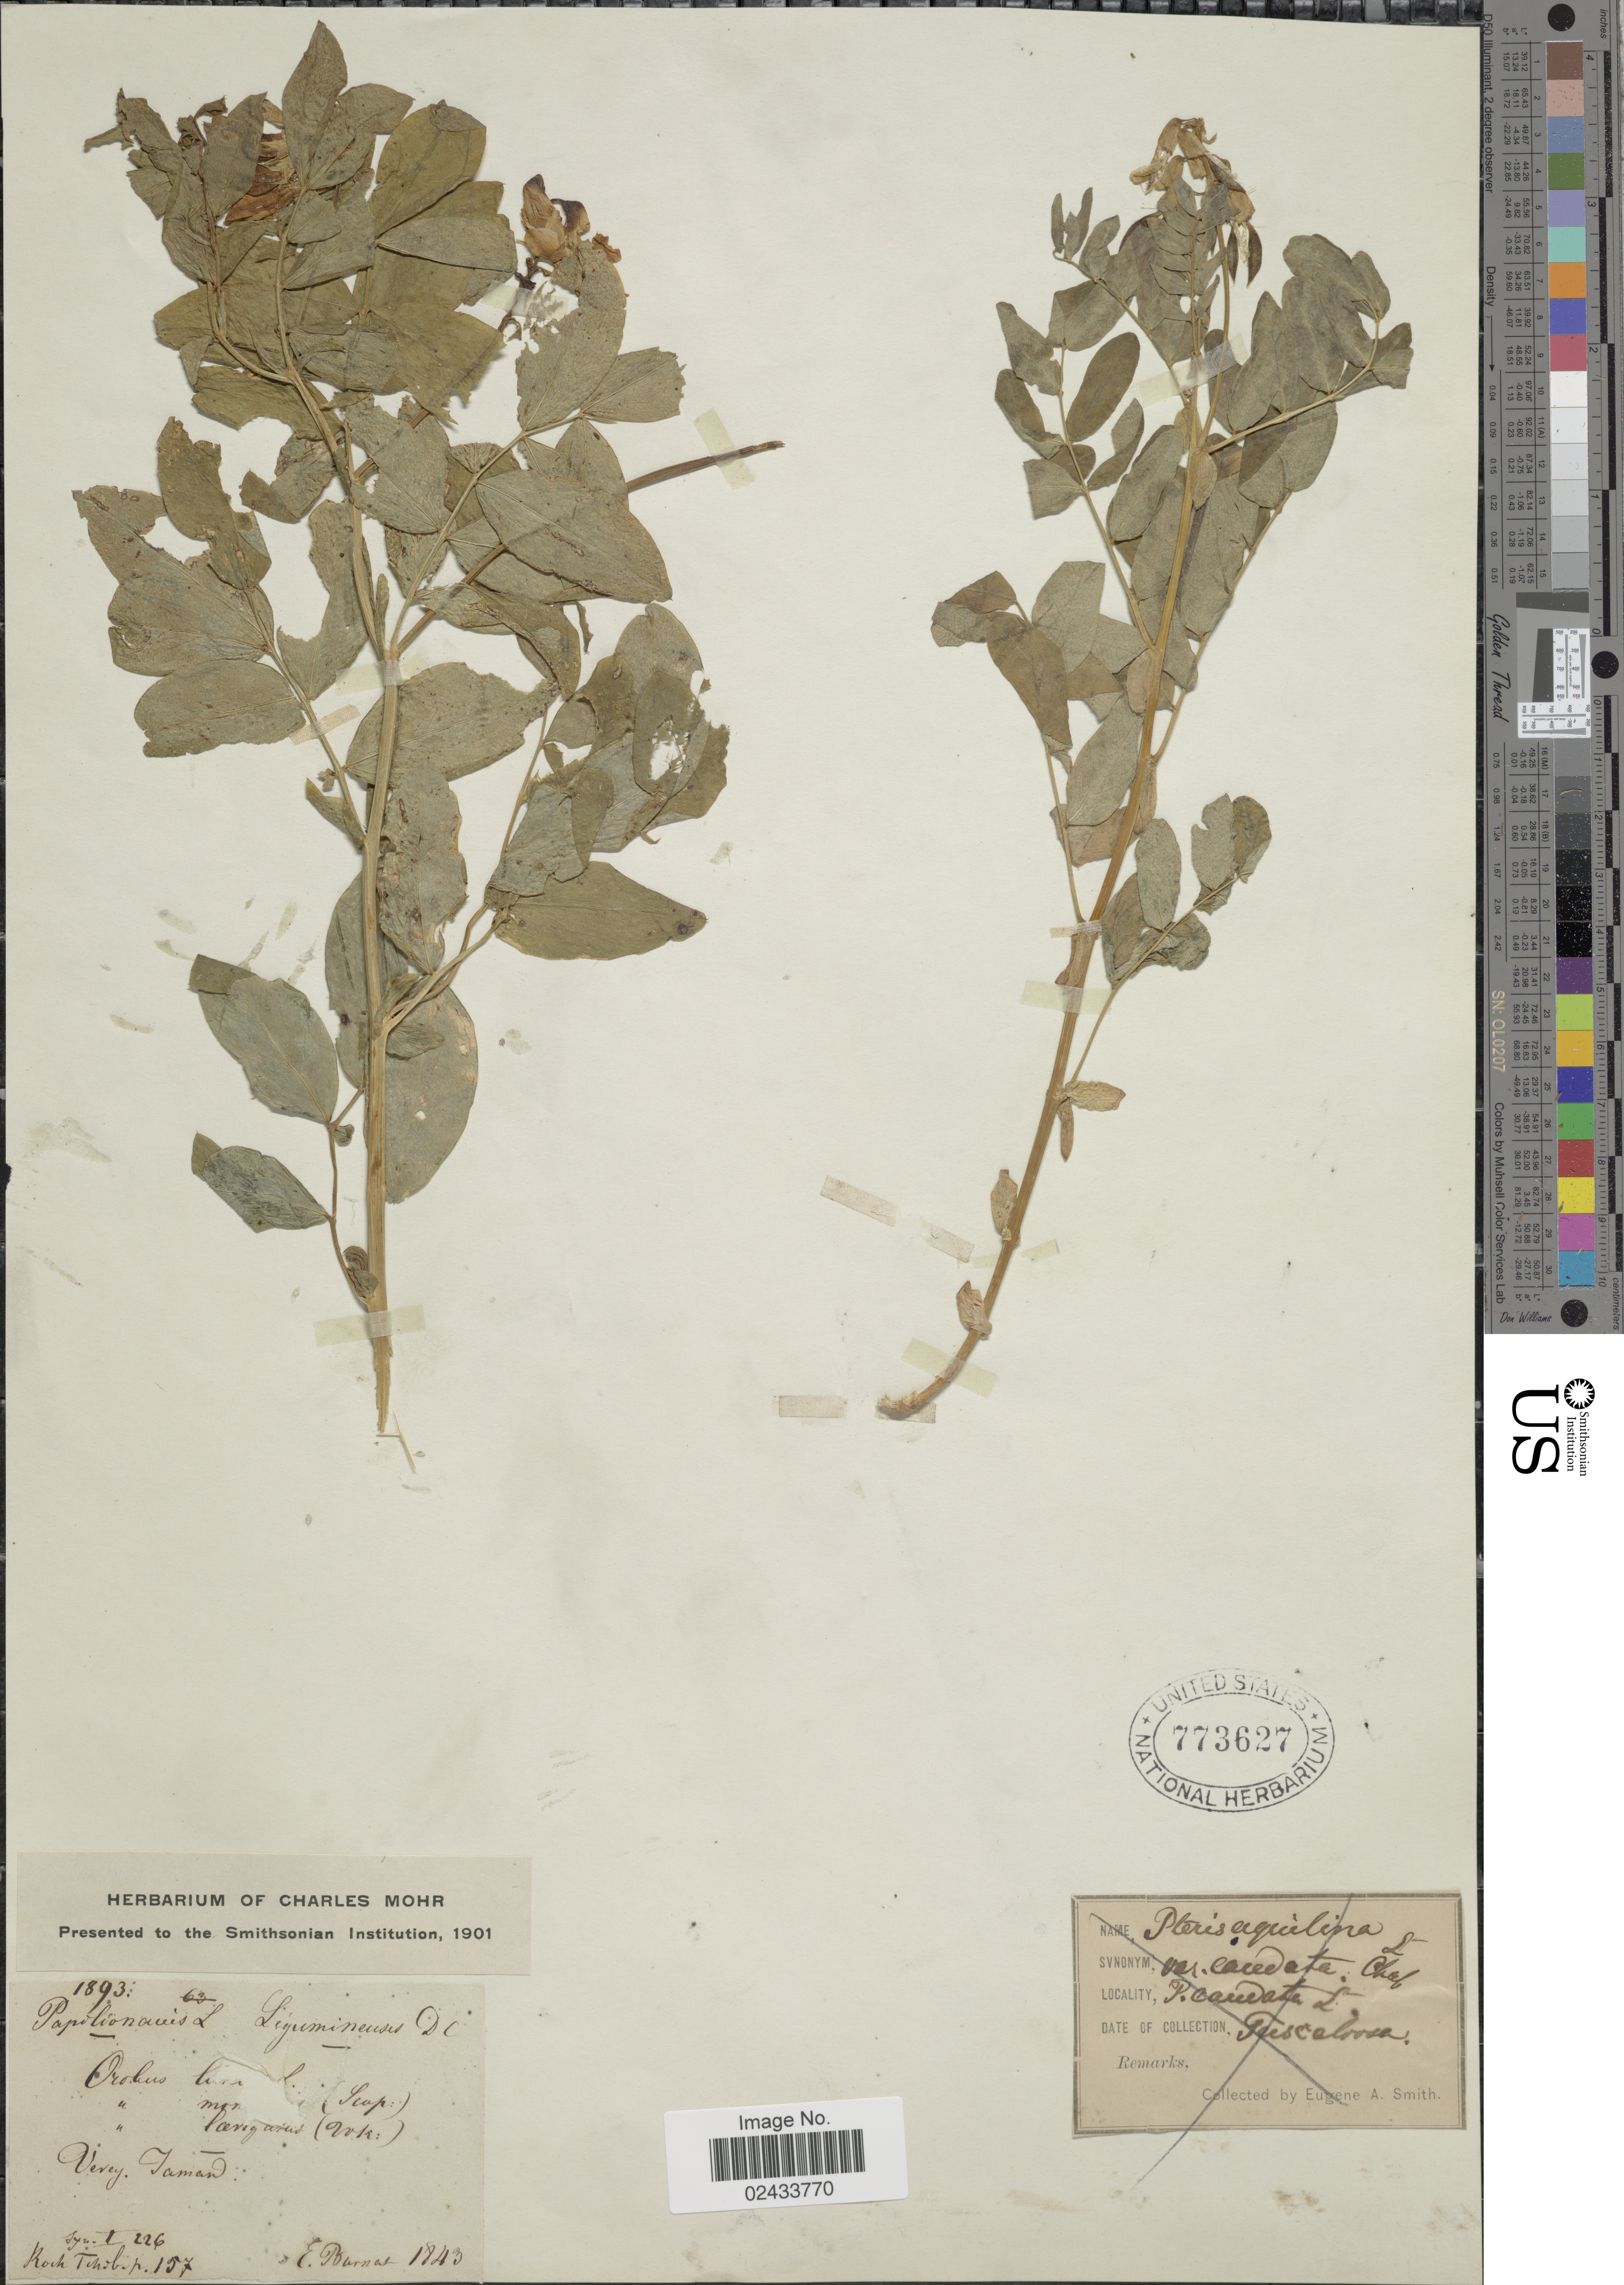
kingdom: Plantae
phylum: Tracheophyta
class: Magnoliopsida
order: Fabales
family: Fabaceae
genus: Lathyrus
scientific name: Lathyrus sp.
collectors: E. Burnat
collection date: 1893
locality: Verey. Taman [interpreted]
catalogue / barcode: US 773627